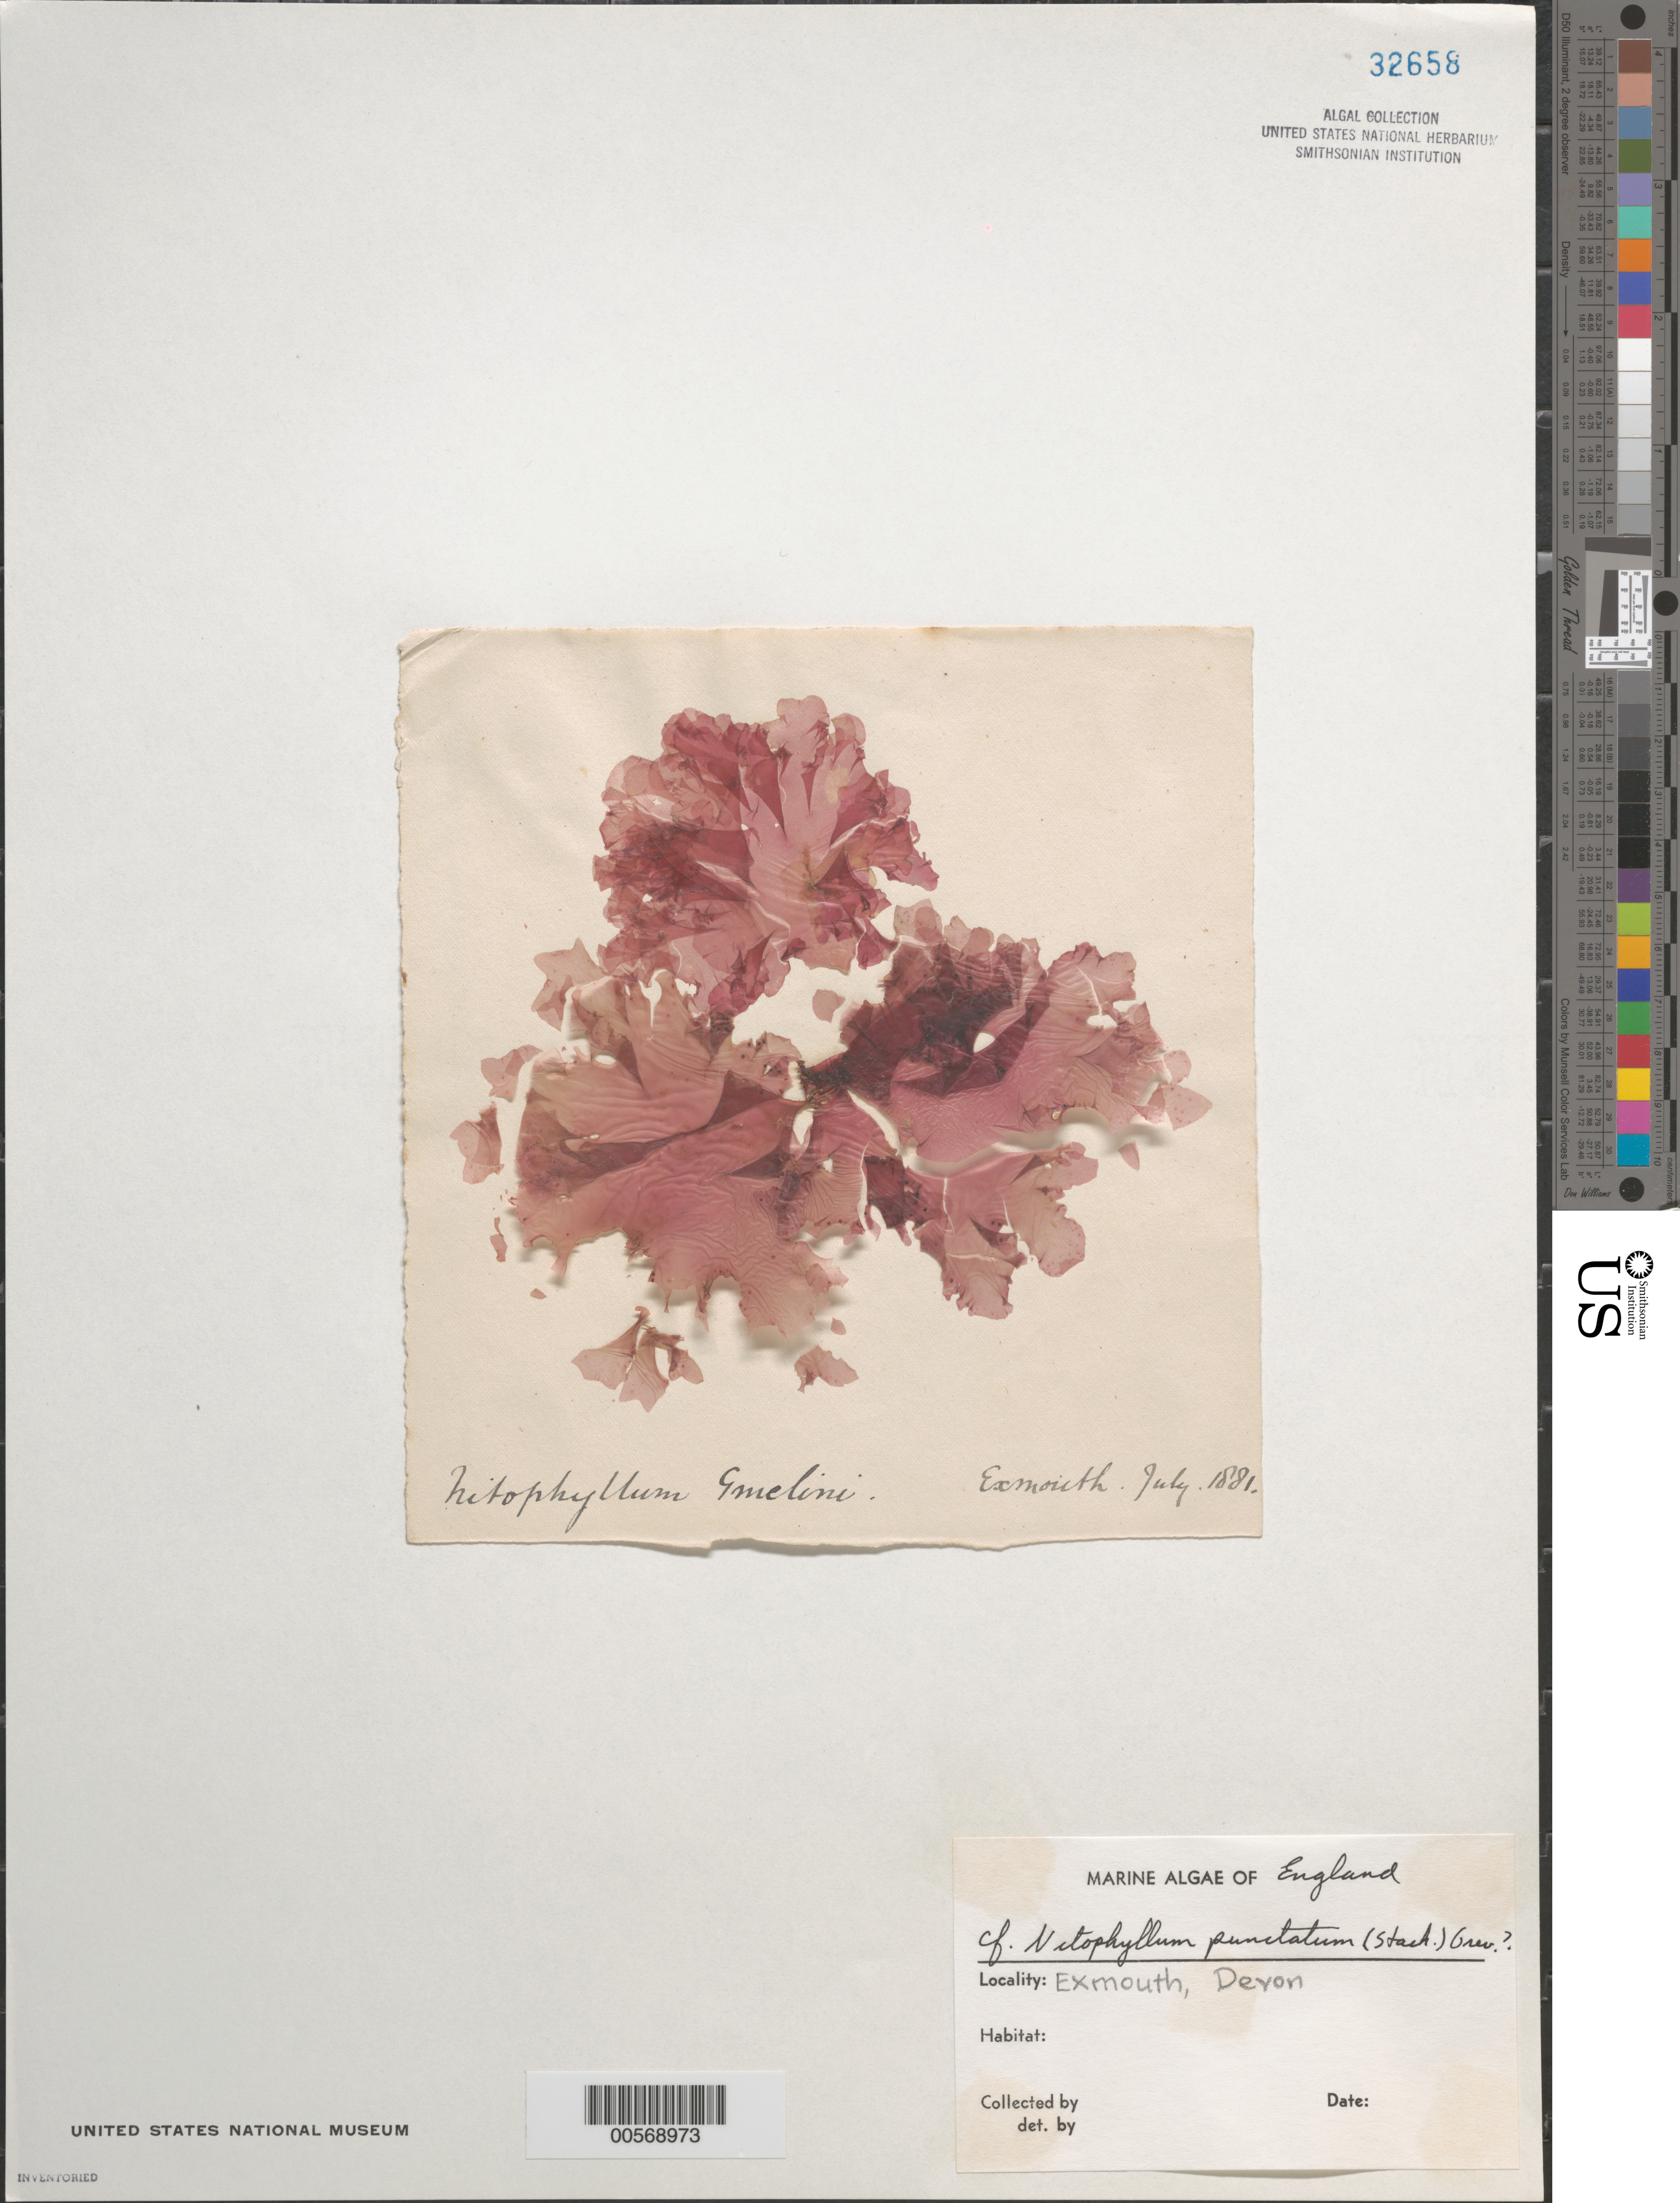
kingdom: Plantae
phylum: Rhodophyta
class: Florideophyceae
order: Ceramiales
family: Delesseriaceae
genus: Nitophyllum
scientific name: Nitophyllum punctatum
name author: (Stackh.) Grev.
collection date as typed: Jul 1881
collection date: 1881-07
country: United Kingdom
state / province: England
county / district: Devon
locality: Exmouth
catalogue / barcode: US 32658